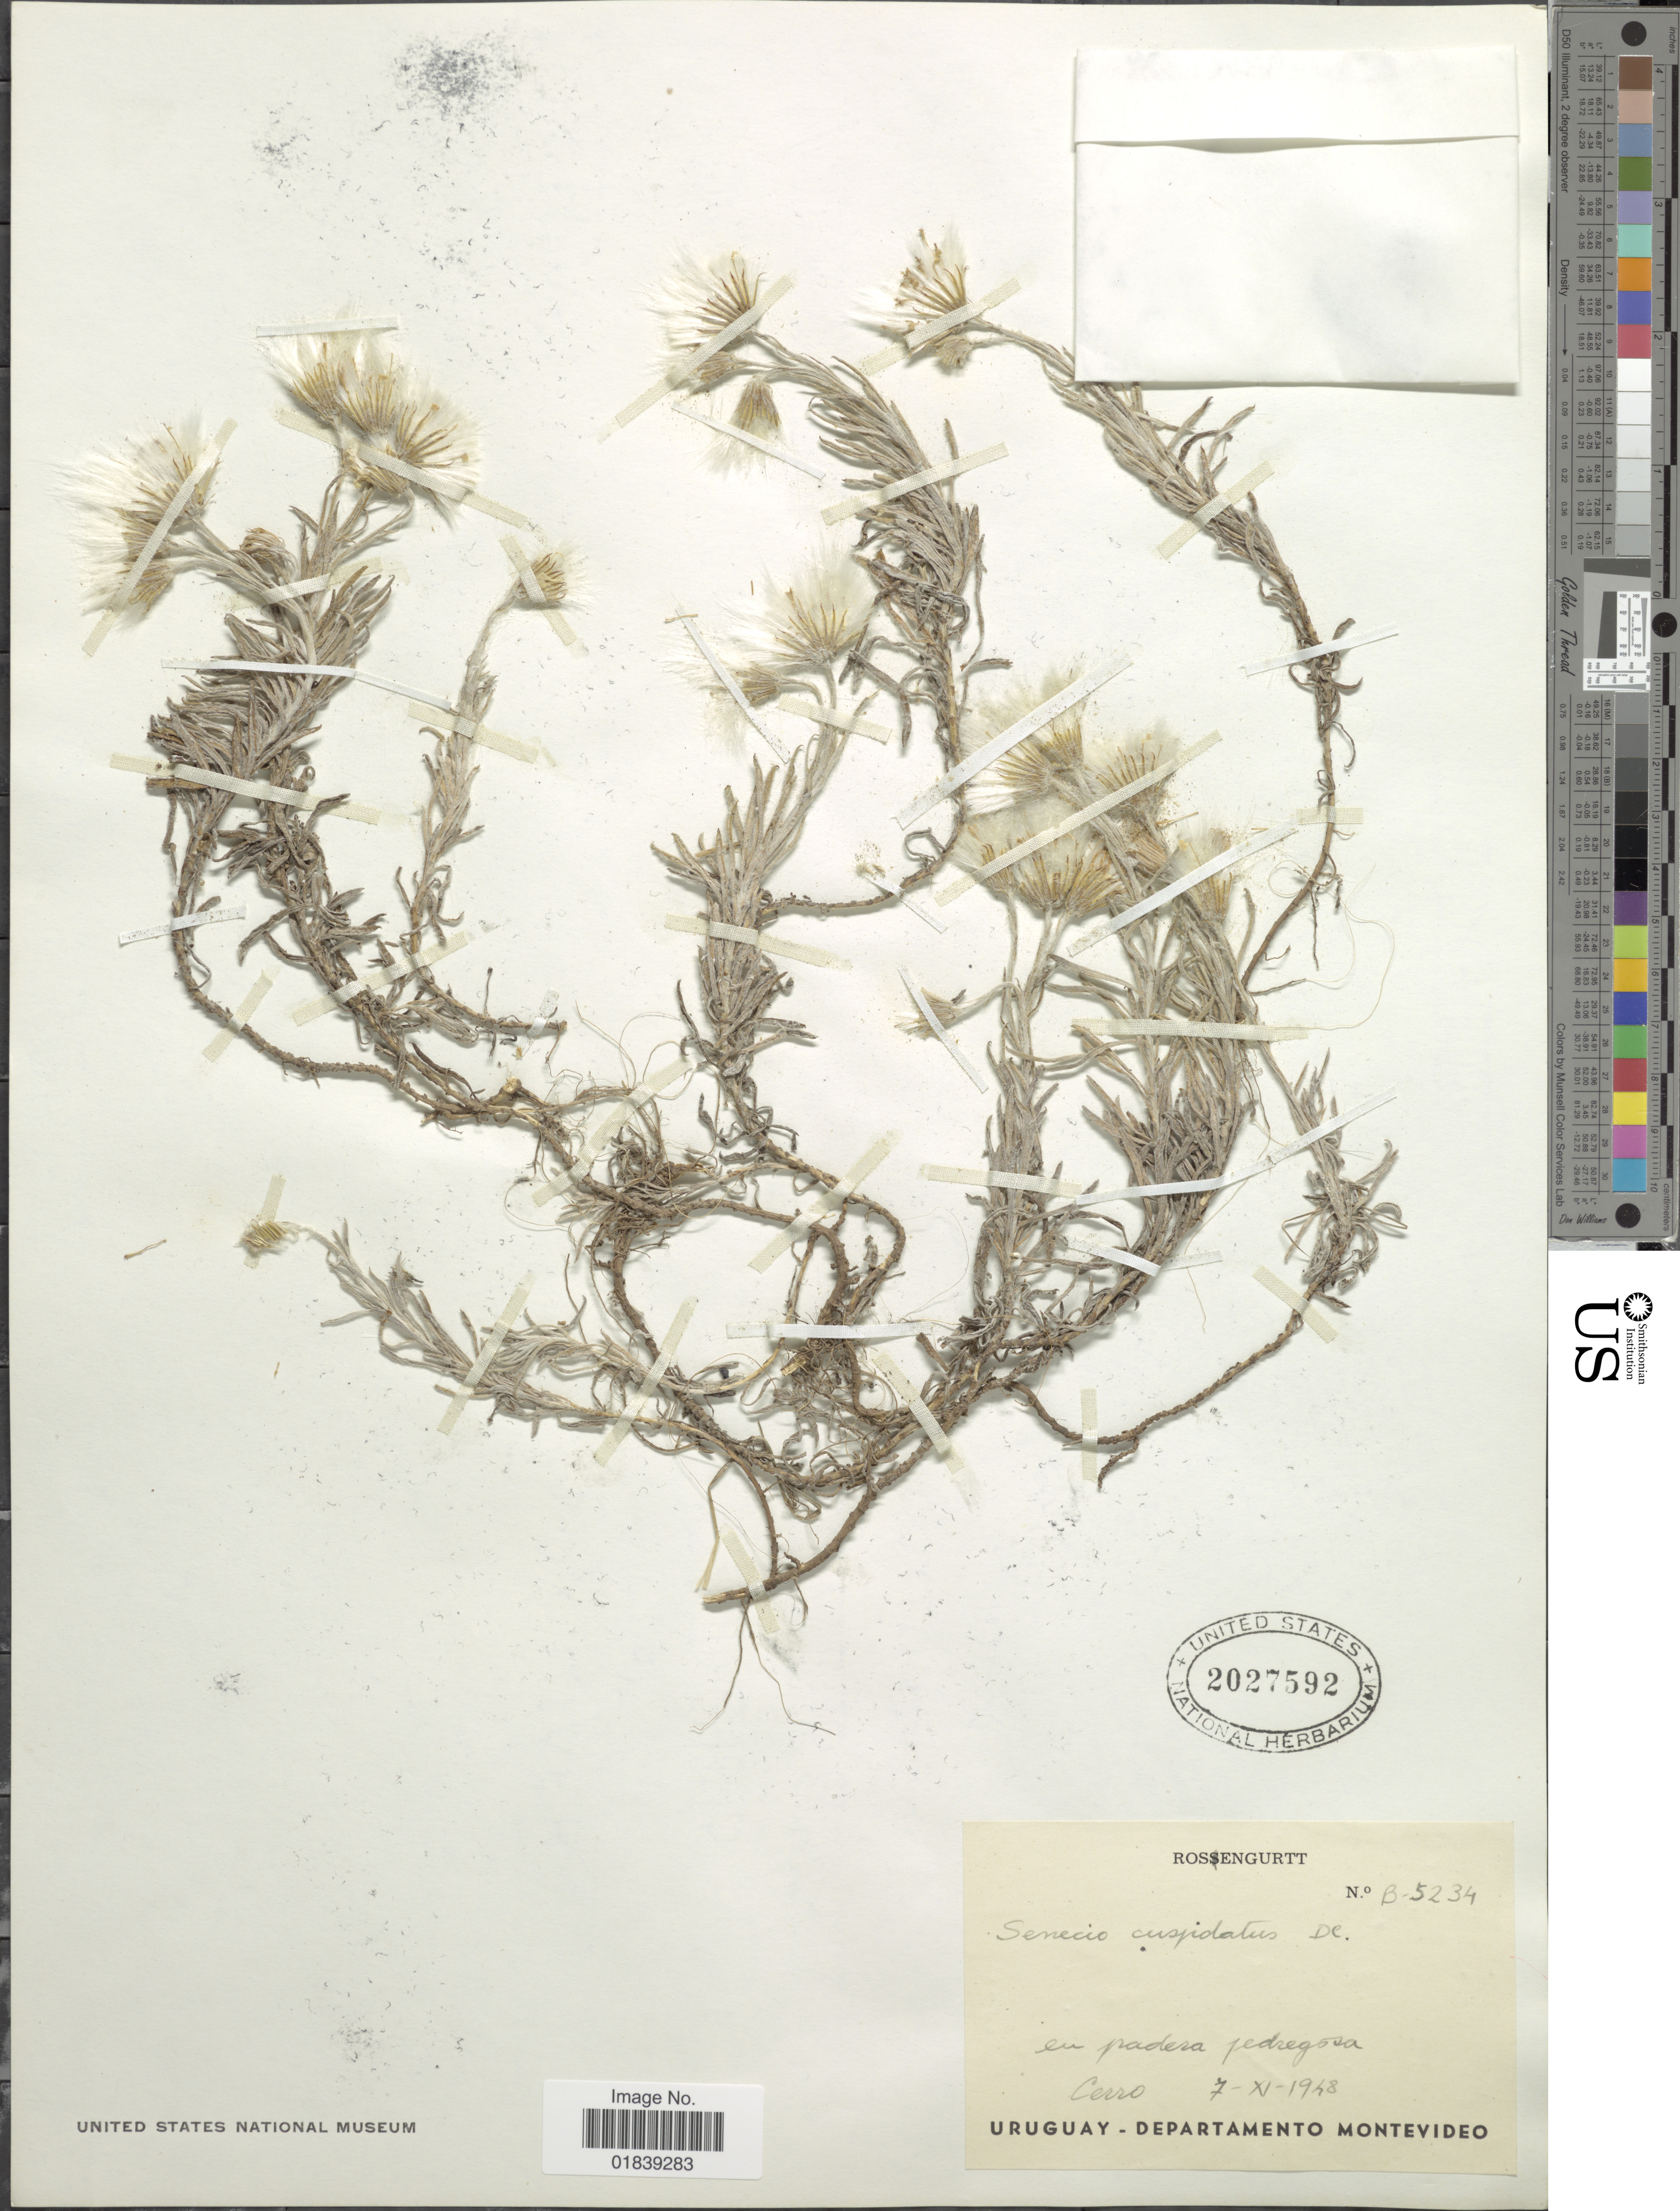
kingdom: Plantae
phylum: Tracheophyta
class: Magnoliopsida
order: Asterales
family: Asteraceae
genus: Senecio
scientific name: Senecio montevidensis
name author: (Spreng.) Baker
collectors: Rosengurtt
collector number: B-5234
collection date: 1948-11-07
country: Uruguay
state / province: Montevideo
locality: Cero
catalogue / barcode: US 2027592